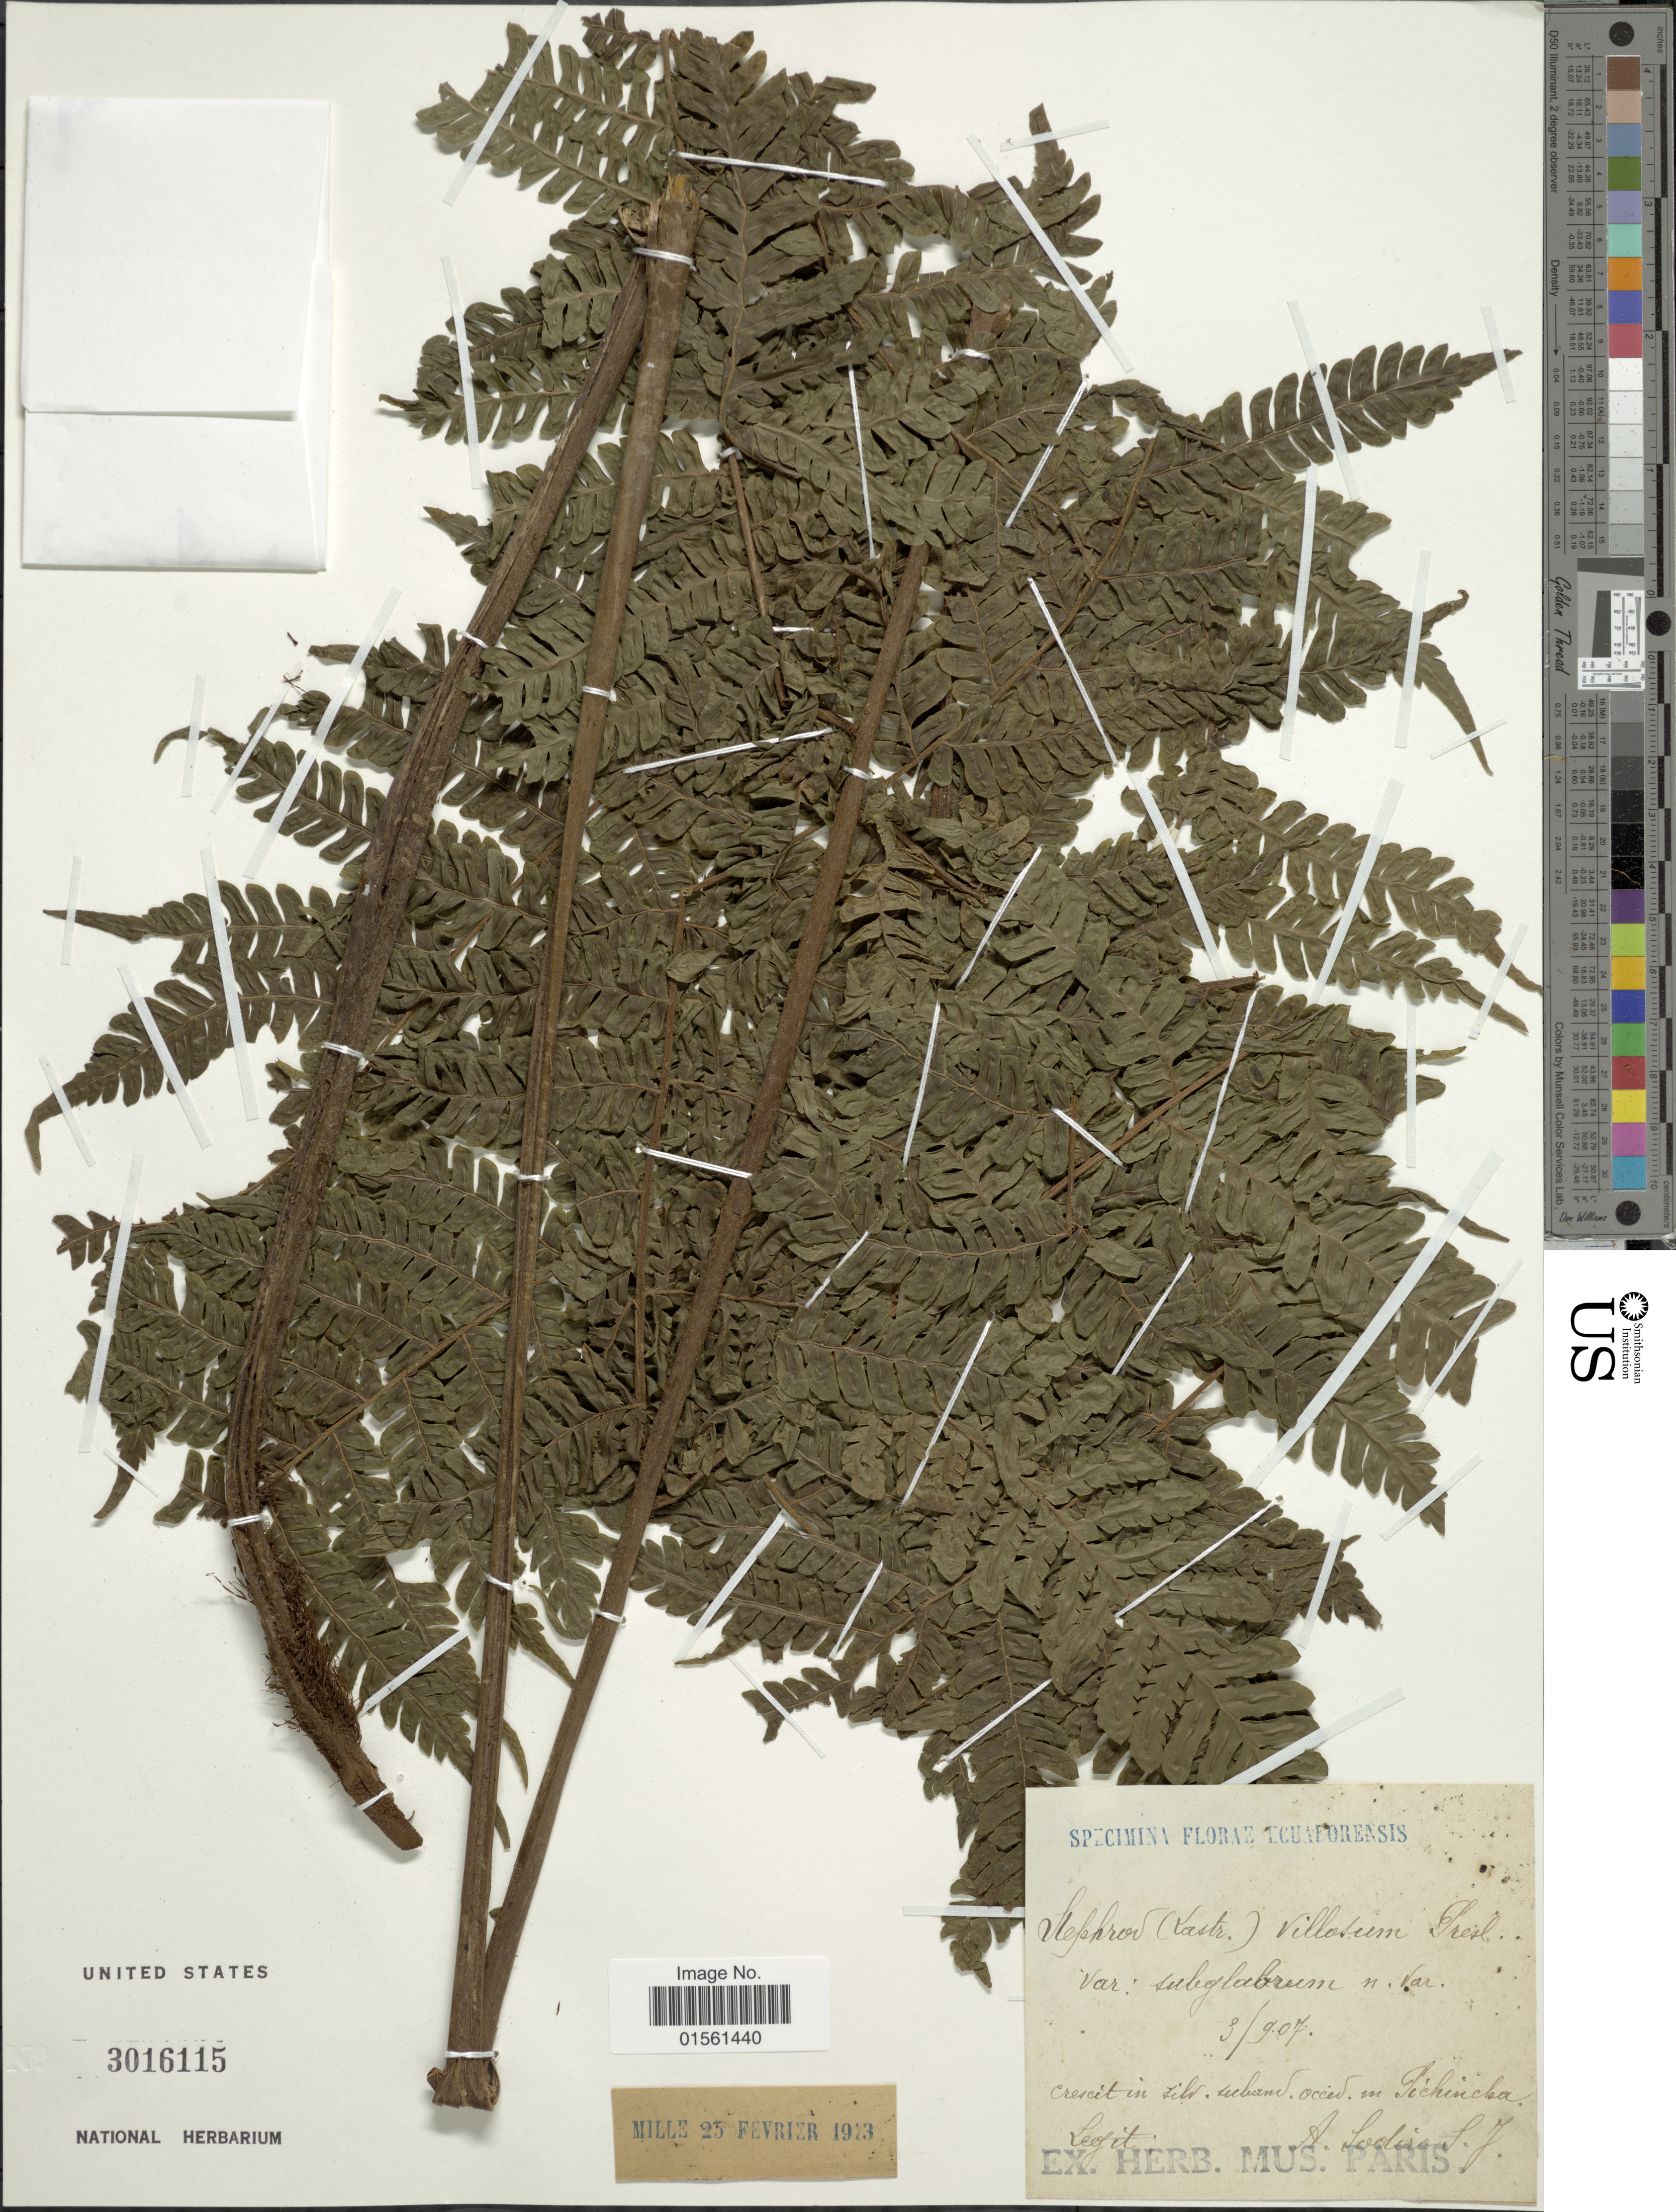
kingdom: Plantae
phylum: Tracheophyta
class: Polypodiopsida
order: Polypodiales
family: Dryopteridaceae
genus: Megalastrum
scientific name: Megalastrum sp.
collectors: A. Sodiro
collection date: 1907-03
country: Ecuador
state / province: Pichincha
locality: Crescit in silv. zuberm. occid. in Pichincha.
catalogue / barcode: US 3016115